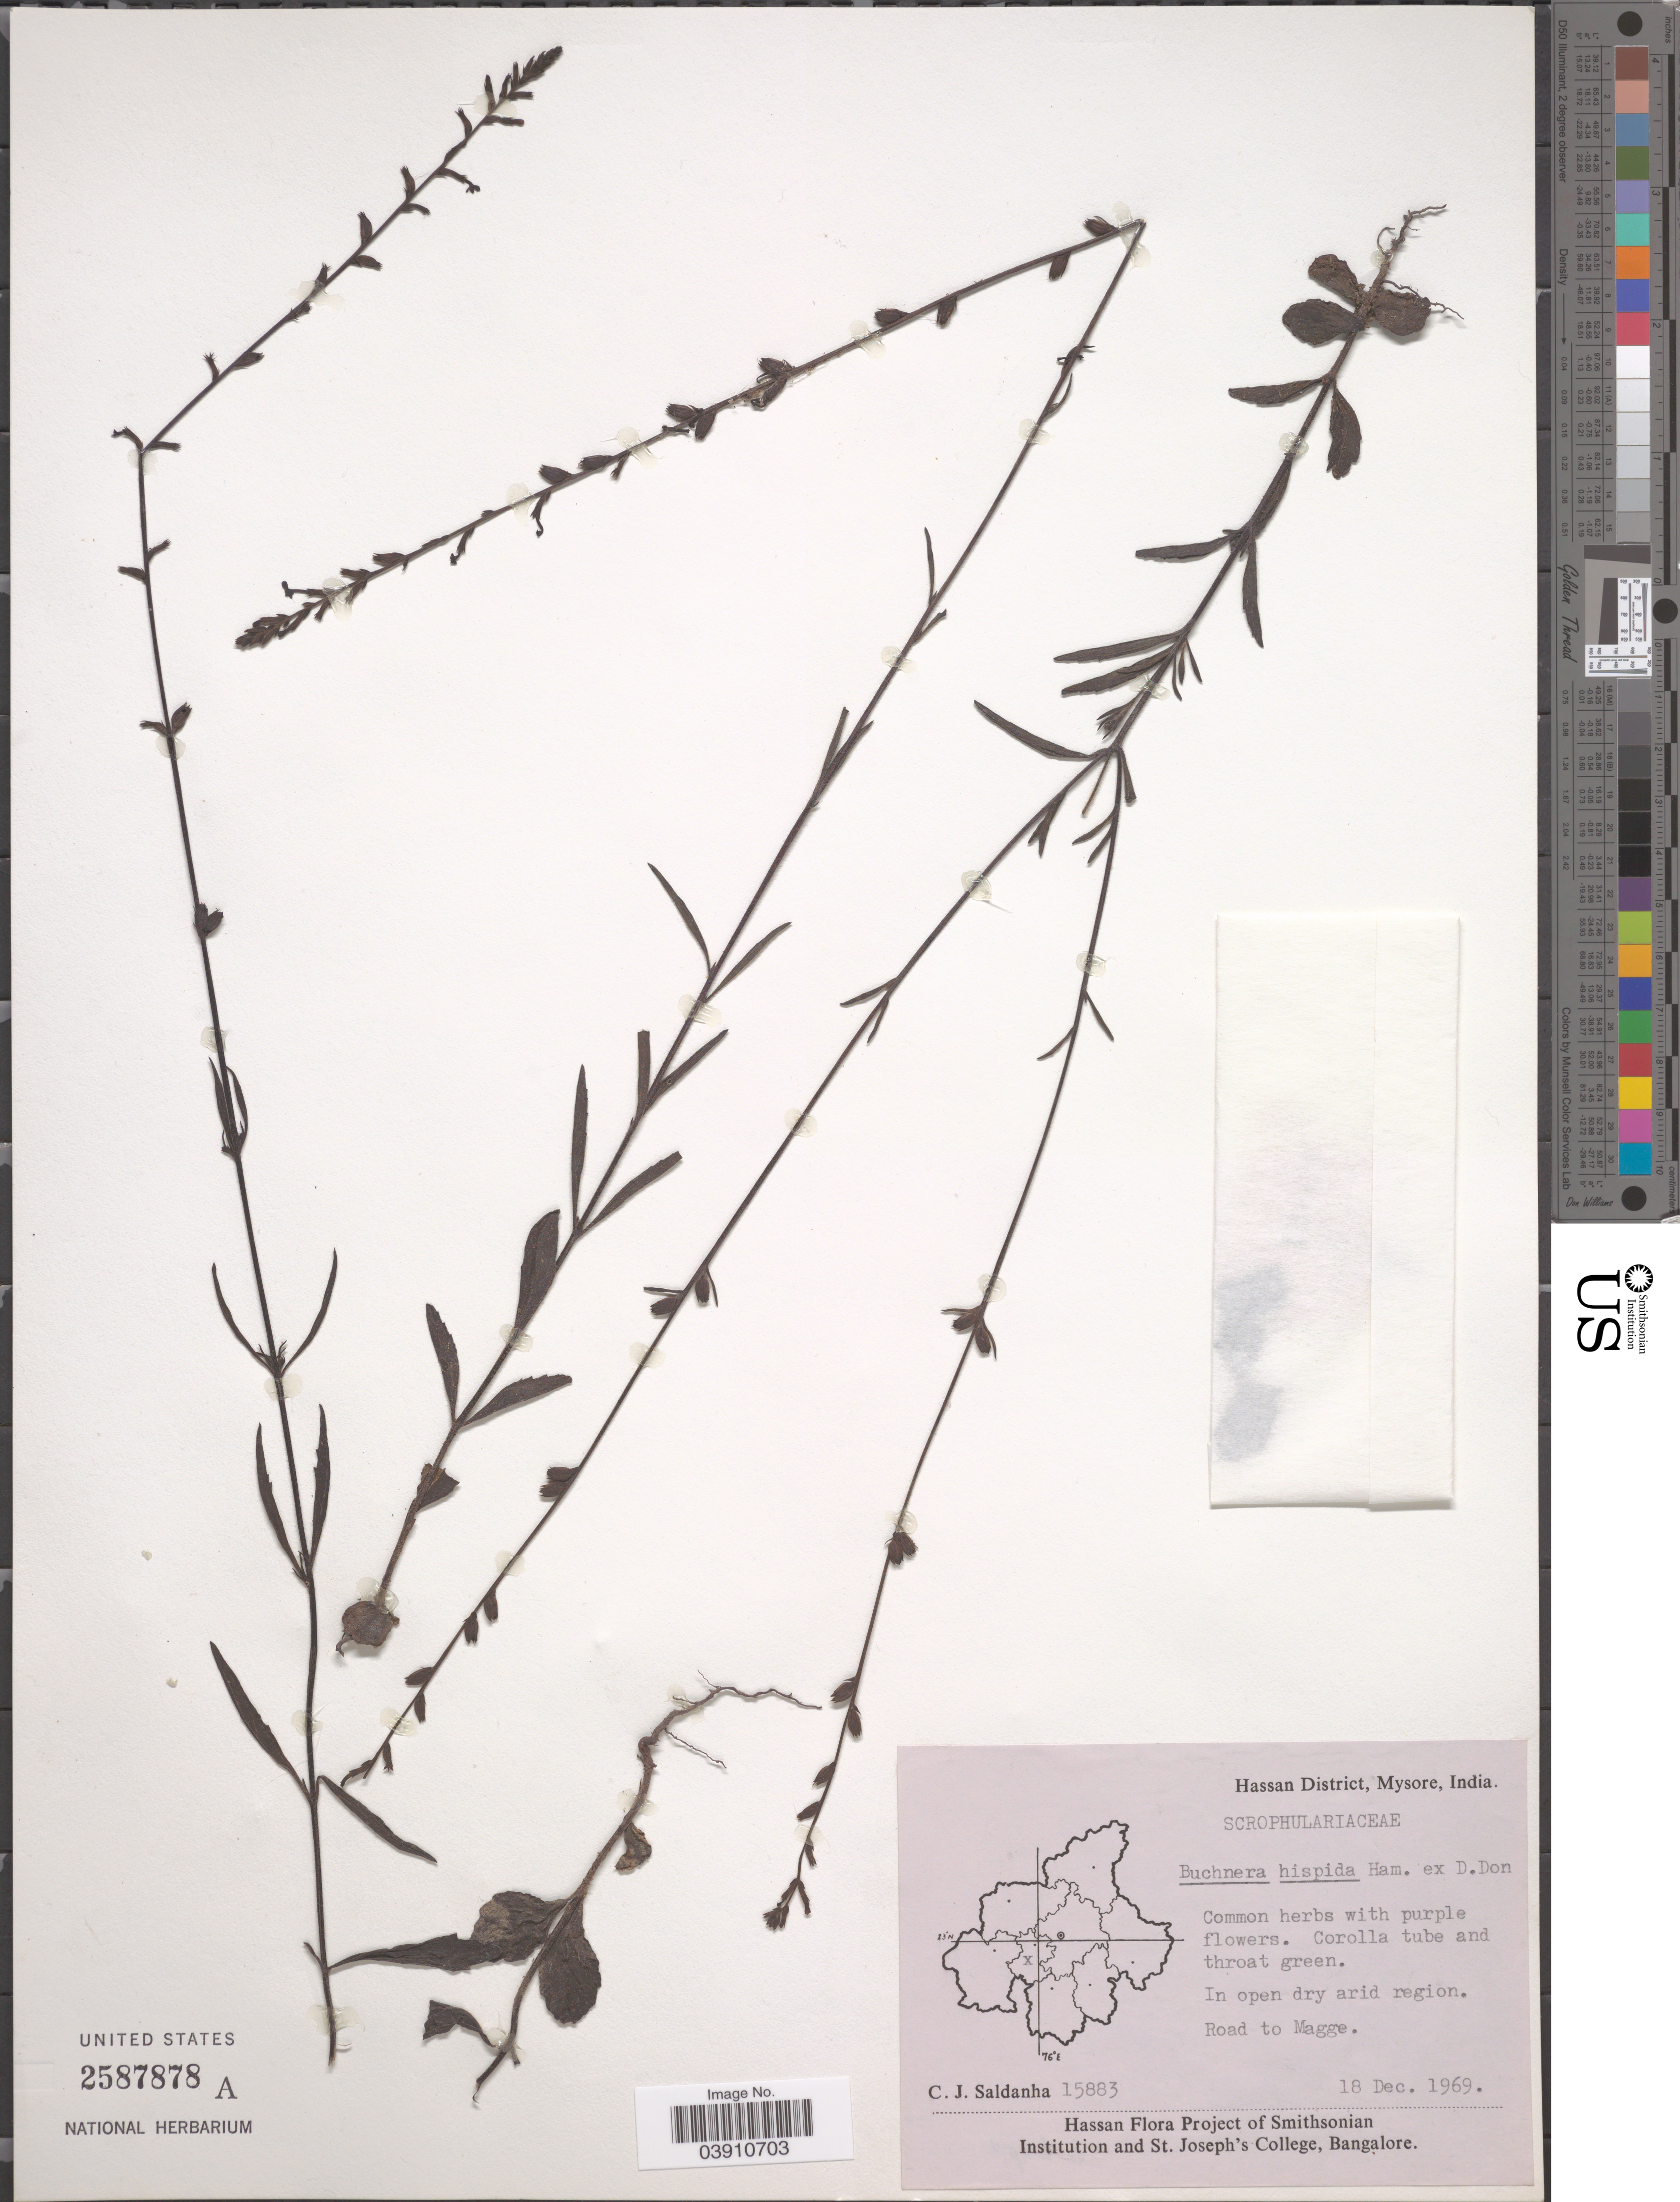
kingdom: Plantae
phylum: Tracheophyta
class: Magnoliopsida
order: Lamiales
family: Orobanchaceae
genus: Buchnera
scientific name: Buchnera hispida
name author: Buch.-Ham. ex D. Don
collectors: C. J. Saldanha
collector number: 15883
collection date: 1969-12-18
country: India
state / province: Karnataka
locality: Hassan District, Mysore. Road to Magge.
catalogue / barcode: US 2587878A